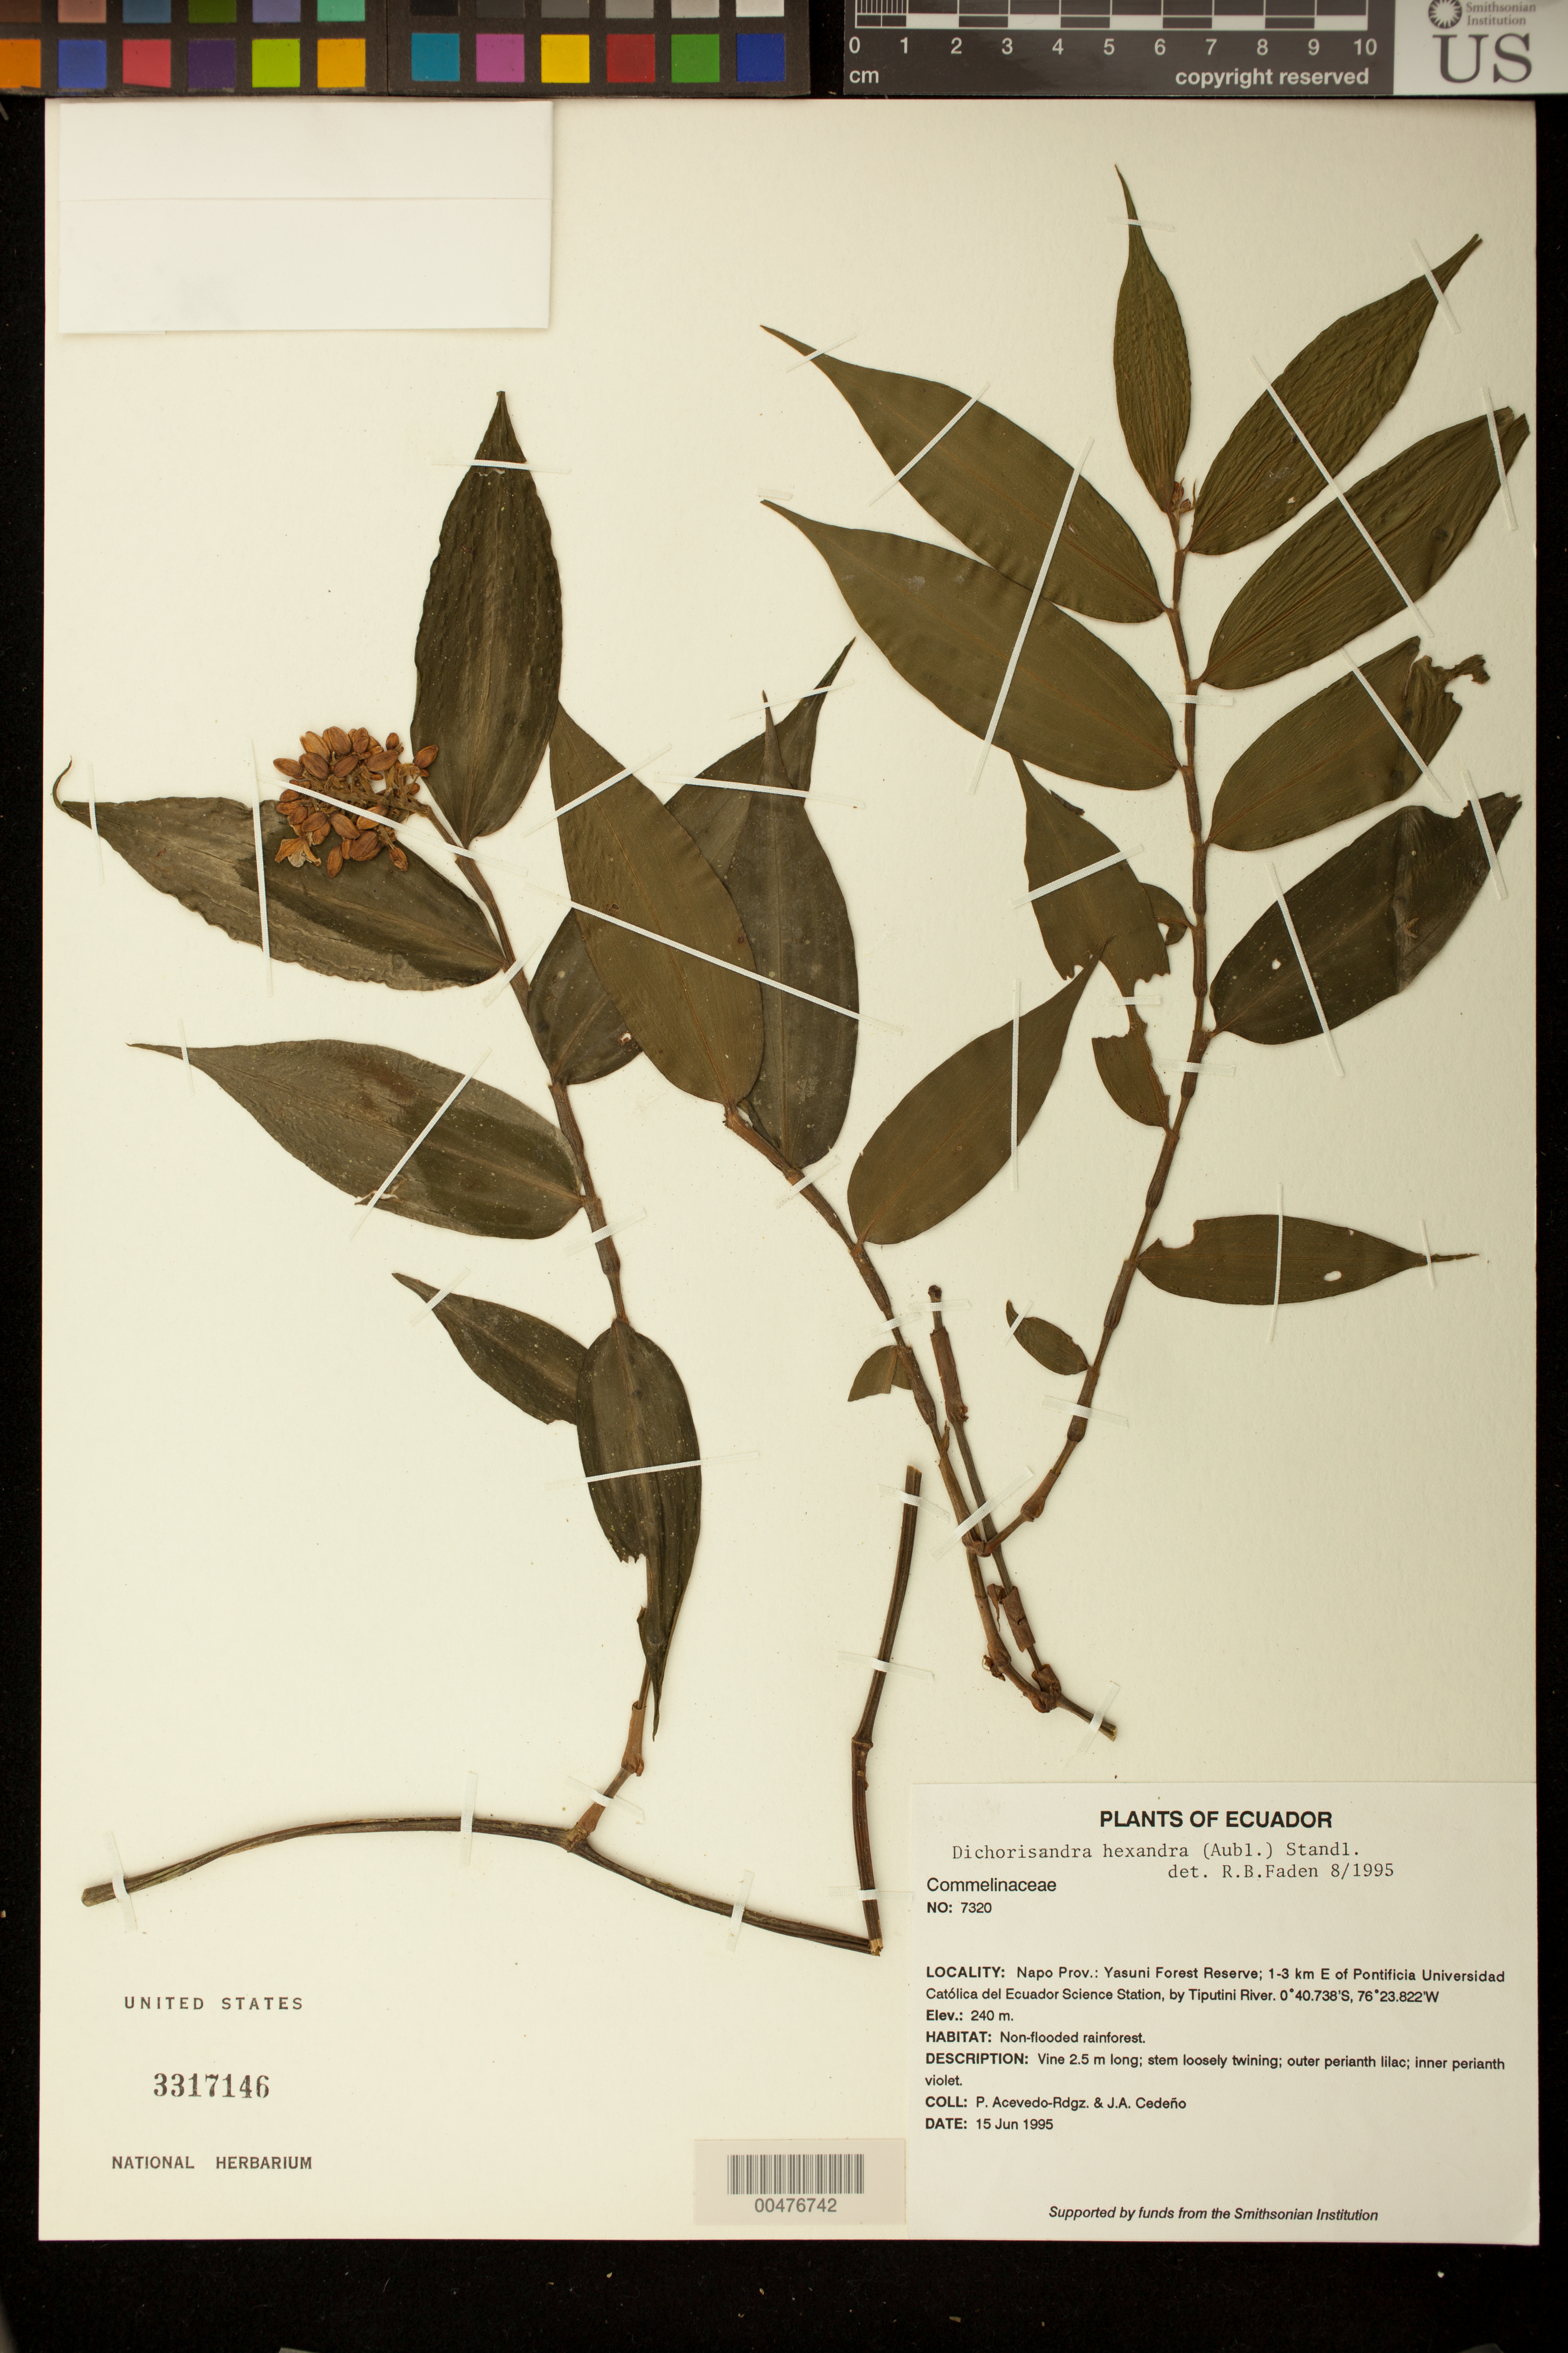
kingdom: Plantae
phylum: Tracheophyta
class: Liliopsida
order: Commelinales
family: Commelinaceae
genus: Dichorisandra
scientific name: Dichorisandra hexandra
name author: (Aubl.) Standl.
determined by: Faden, Robert B., (US), Smithsonian Institution - National Museum of Natural History (UNITED STATES)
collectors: P. Acevedo-Rodr. & J. A. Cedeño M.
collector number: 7320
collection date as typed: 15 Jun 1995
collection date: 1995-06-15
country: Ecuador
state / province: Napo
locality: Napo Prov.: Yasuni Forest Reserve; 1-3 km E of Pontificia Universidad Católica del Ecuador Science Station by Tiputini River.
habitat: Non-flooded rainforest.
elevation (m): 240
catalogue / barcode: US 3317146